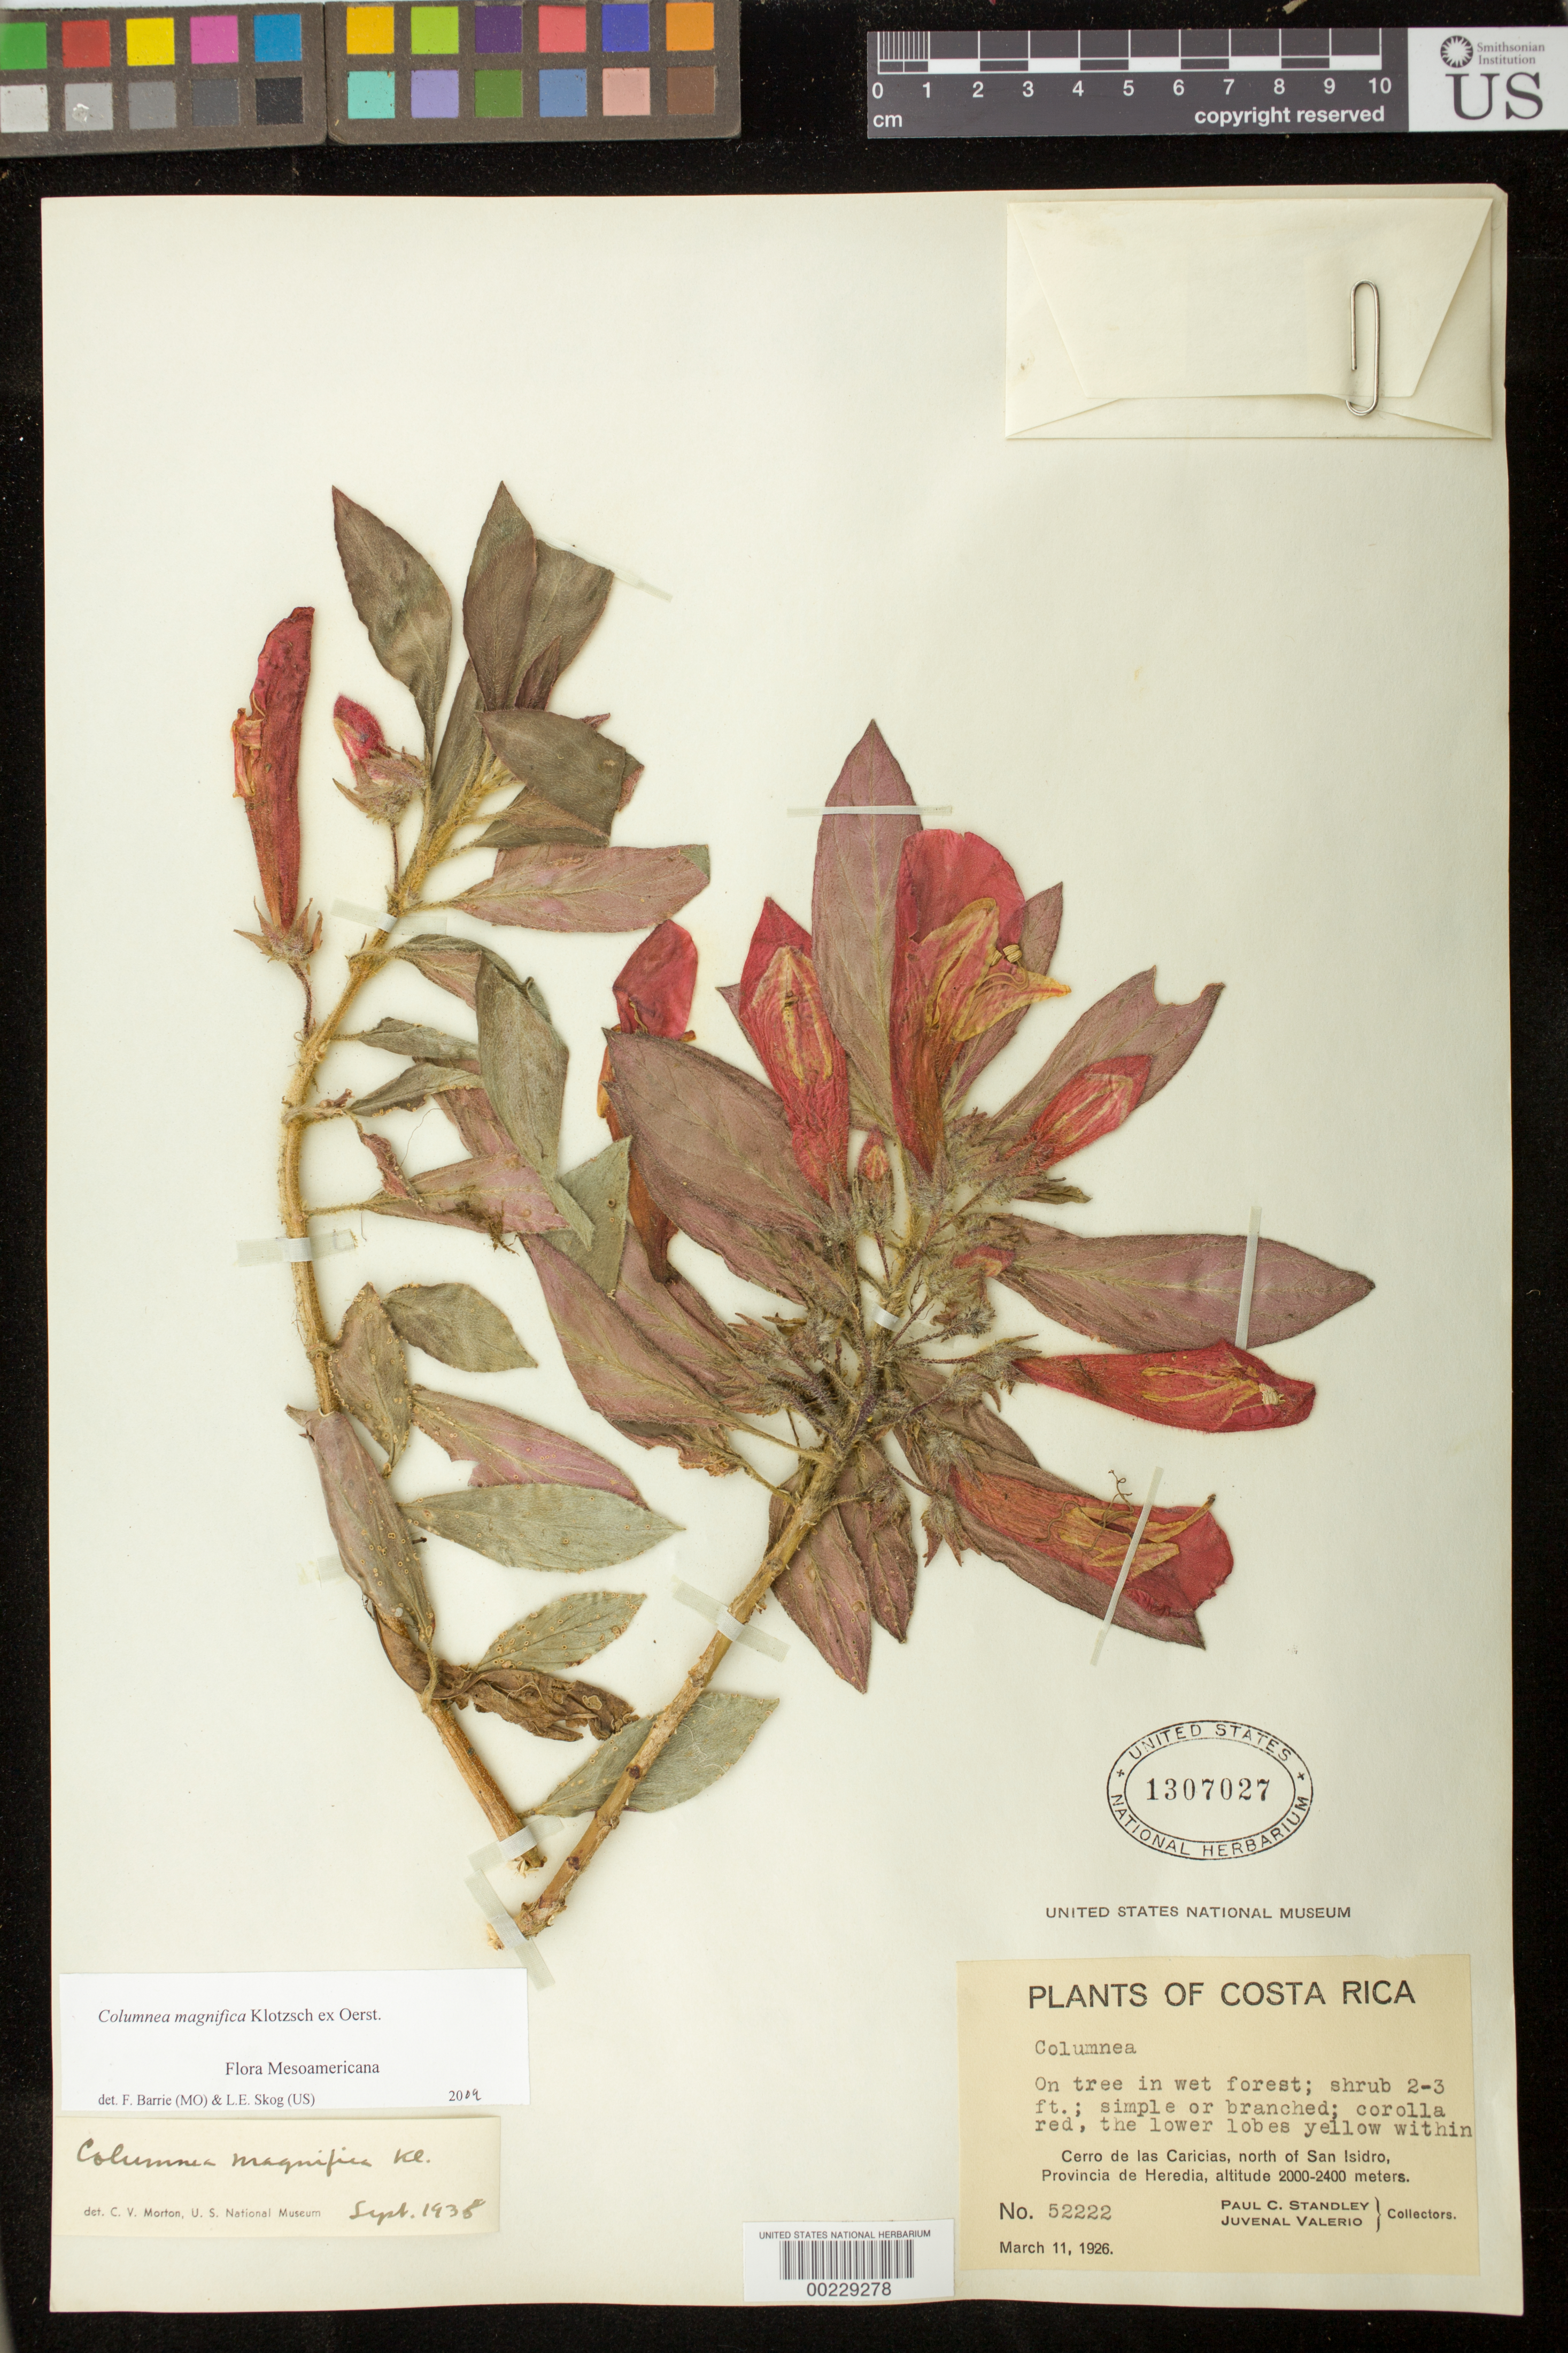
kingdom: Plantae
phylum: Tracheophyta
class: Magnoliopsida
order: Lamiales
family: Gesneriaceae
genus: Columnea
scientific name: Columnea magnifica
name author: Klotzsch ex Oerst.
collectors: P. C. Standley & J. Valerio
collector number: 52222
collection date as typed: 11 Mar 1926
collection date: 1926-03-11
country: Costa Rica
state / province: Heredia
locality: Cerro de las Caricias, N of San Isidro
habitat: On tree in wet forest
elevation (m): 2000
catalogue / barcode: US 1307027